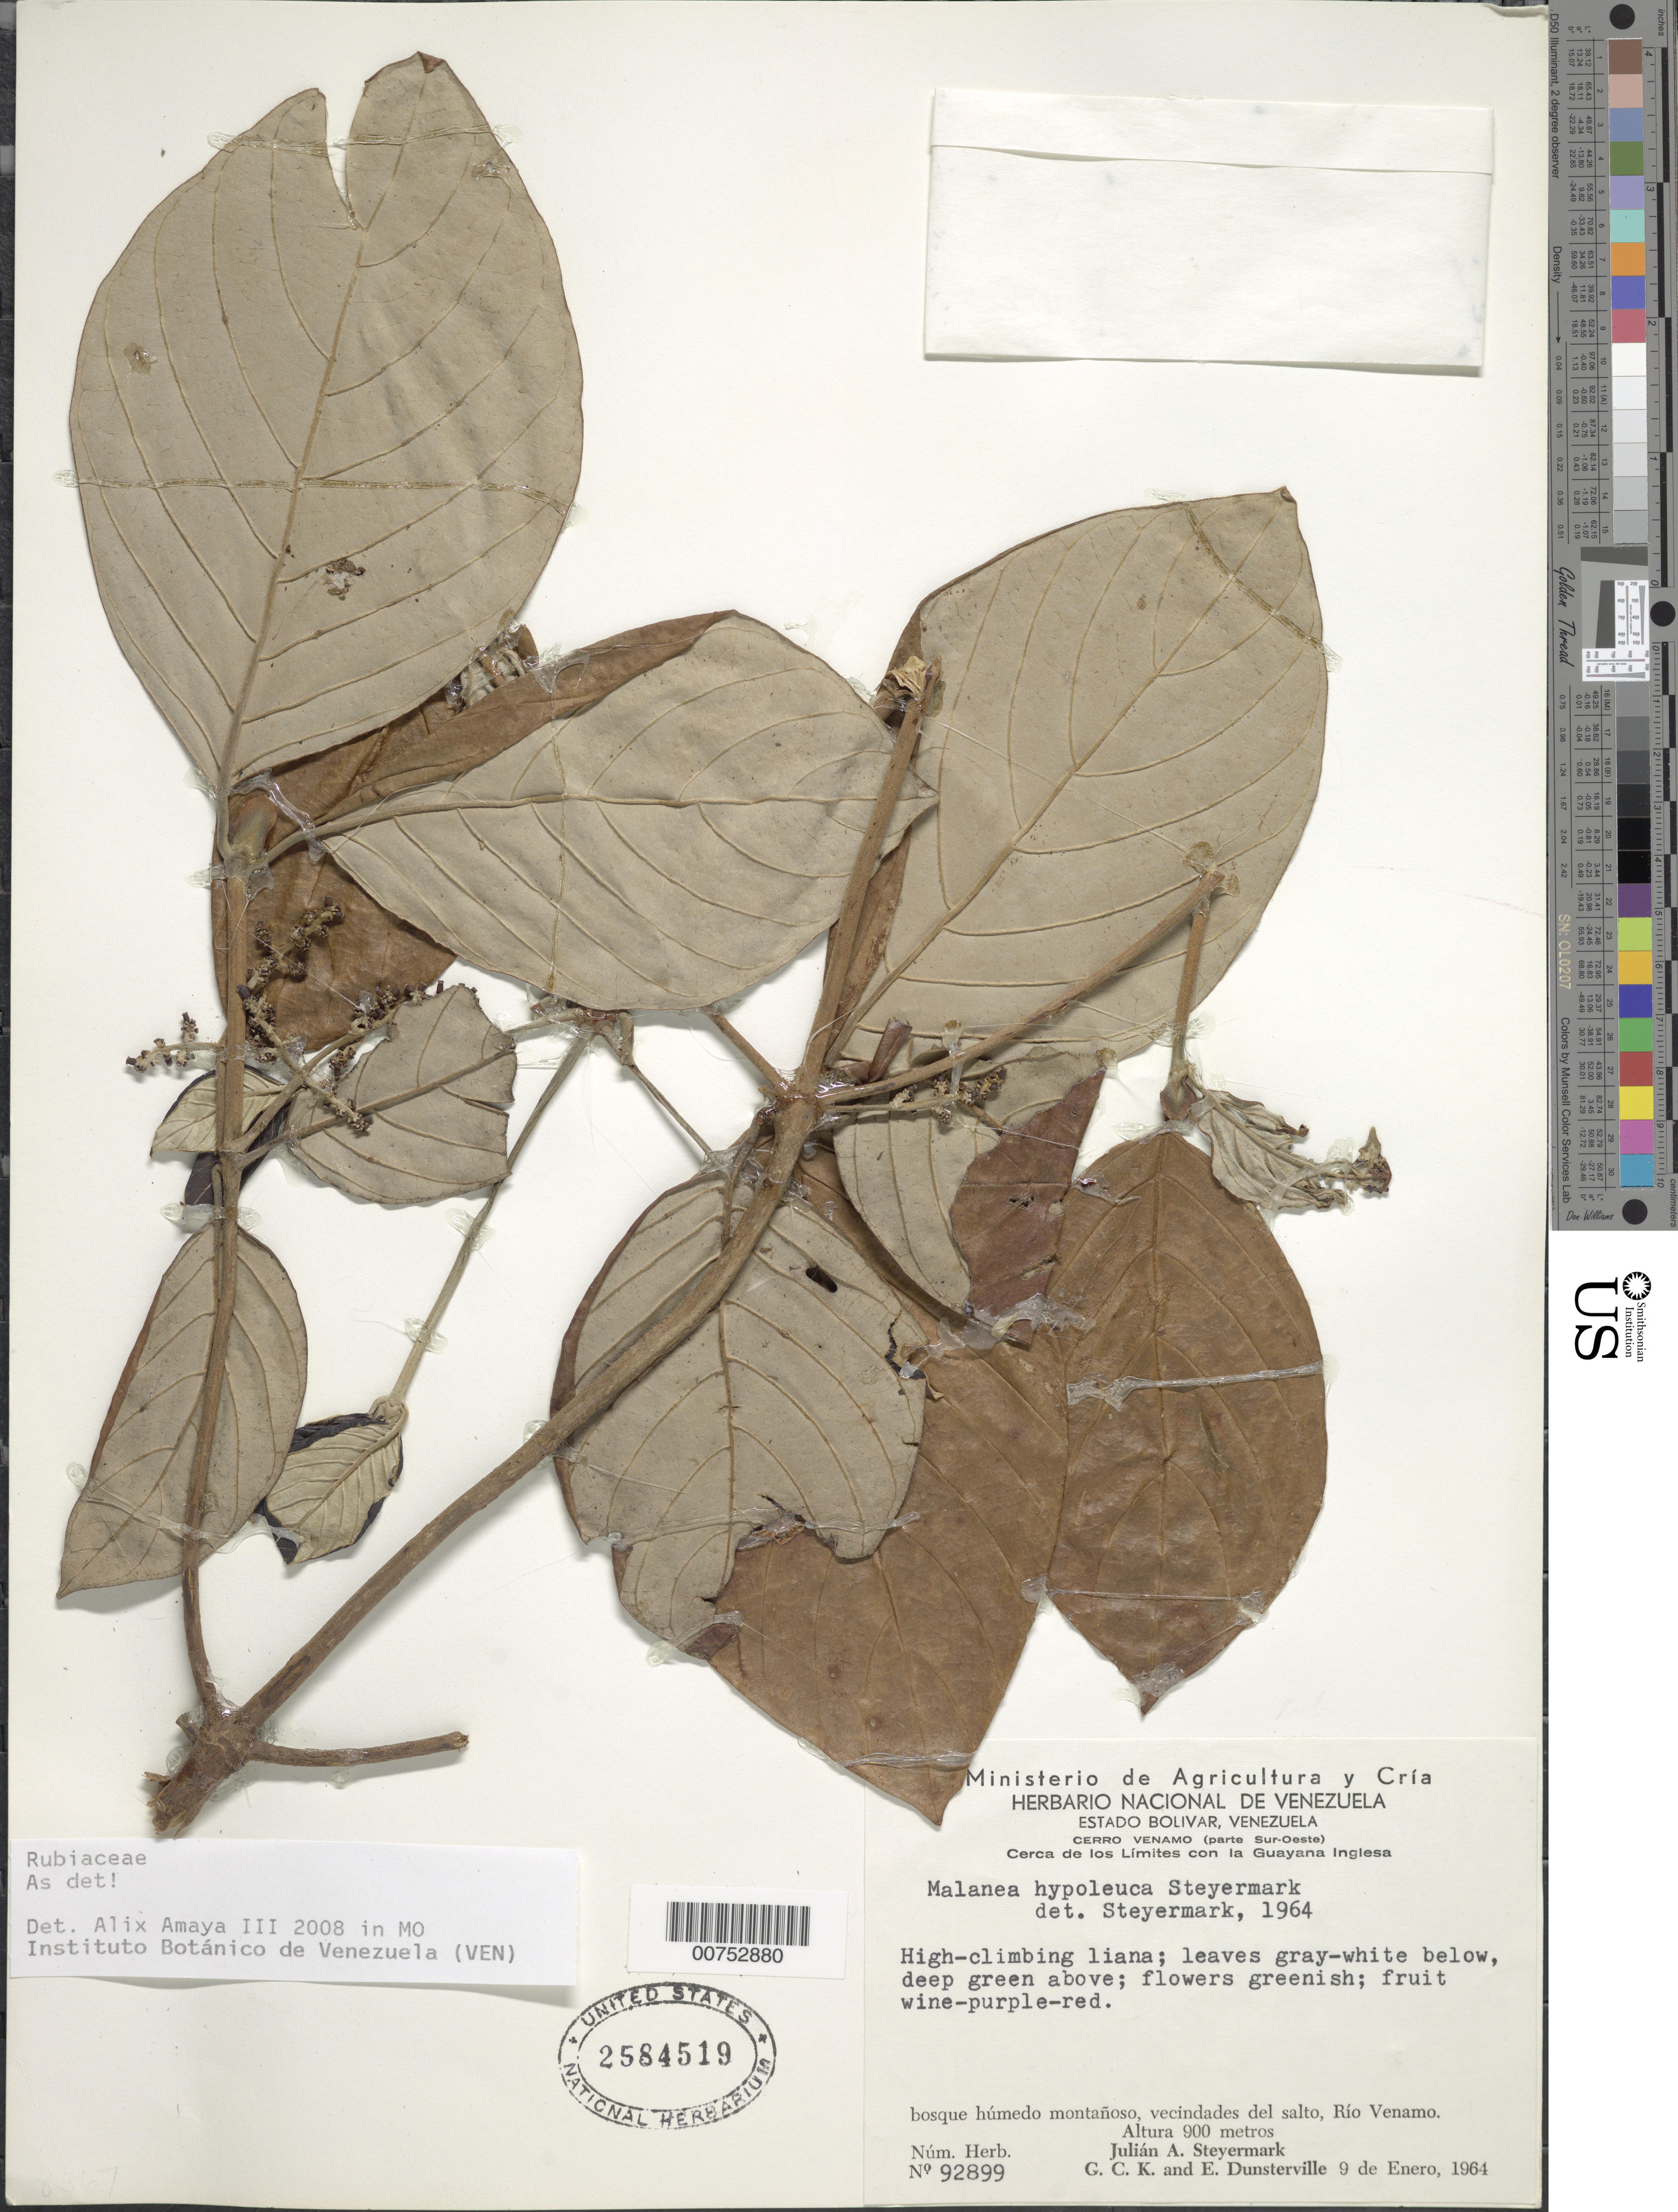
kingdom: Plantae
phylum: Tracheophyta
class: Magnoliopsida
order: Gentianales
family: Rubiaceae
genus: Malanea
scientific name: Malanea hypoleuca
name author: Steyerm.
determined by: Steyermark, Julian A., (VEN)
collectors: J. Steyermark, G. C. K. Dunsterville & E. Dunsterville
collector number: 92899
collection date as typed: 9-Jan-64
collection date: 1964-01-09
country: Venezuela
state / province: Bolívar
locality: Cerro Venamo (parte Sur-Oeste), Río Venamo, vecindades del salto, cerca de los límites con la Guayana Inglesa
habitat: Bosque húmedo montañoso, vecindades del salto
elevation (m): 900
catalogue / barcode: US 2584519